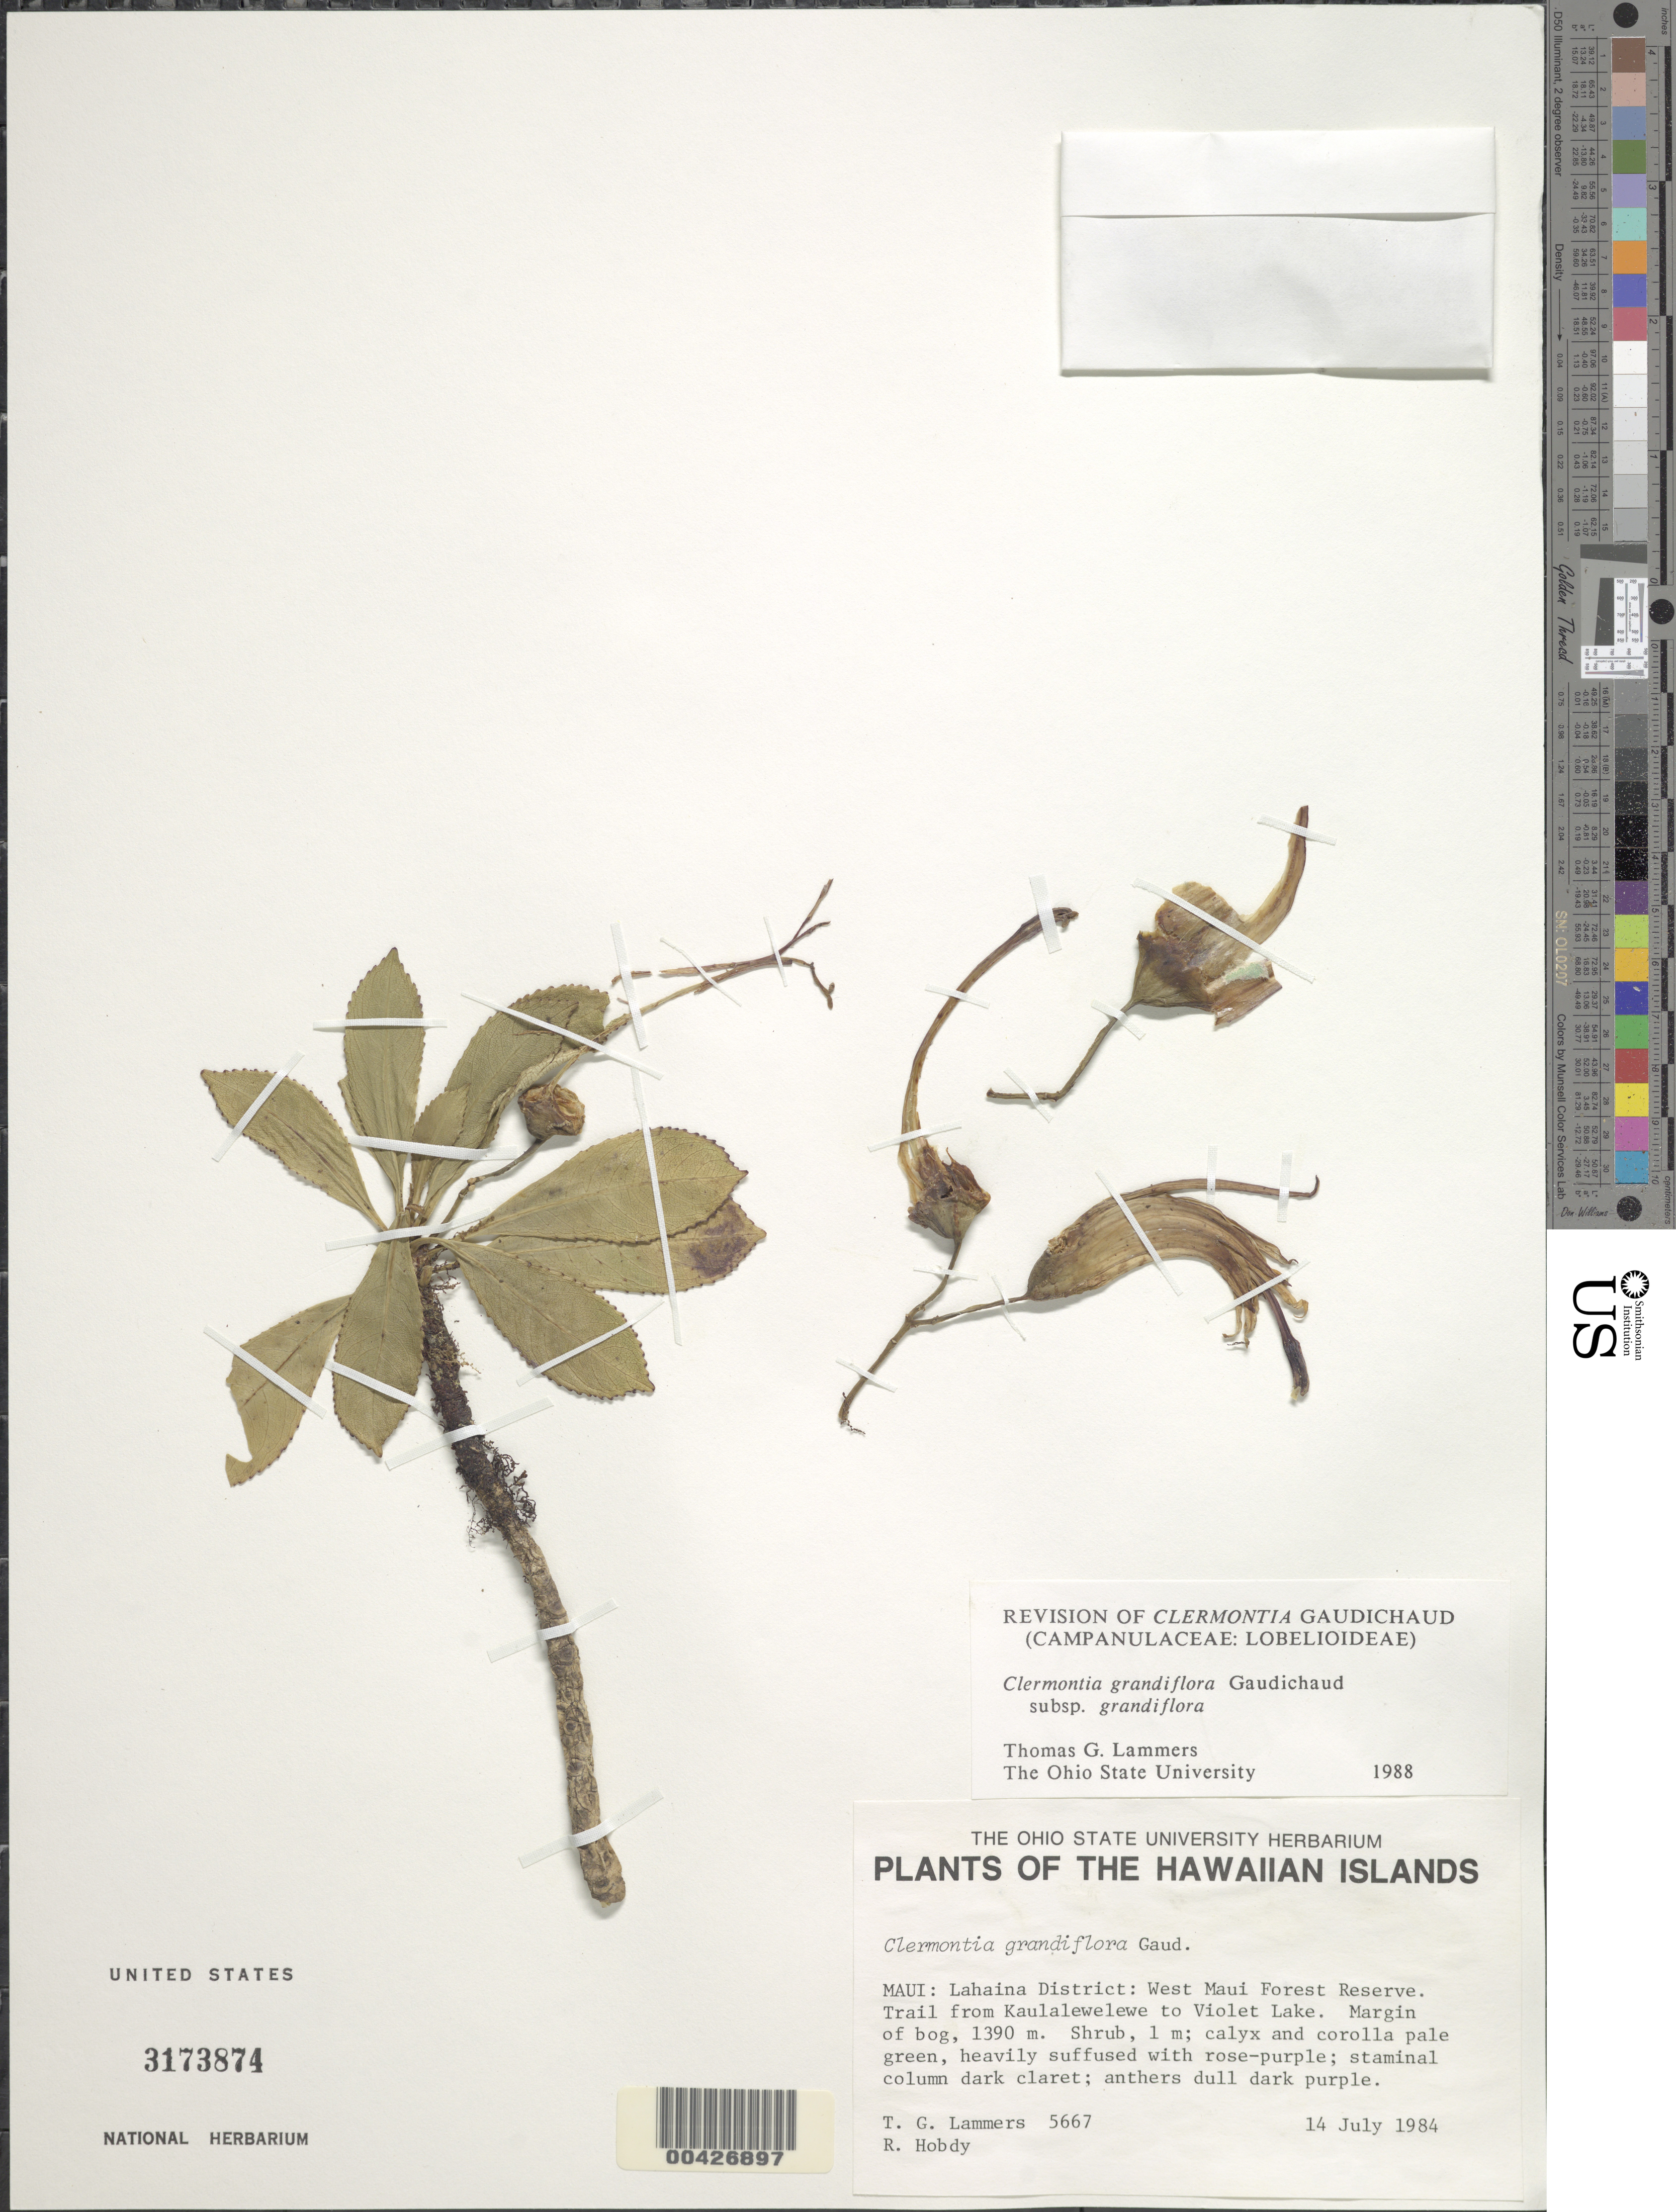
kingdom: Plantae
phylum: Tracheophyta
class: Magnoliopsida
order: Asterales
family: Campanulaceae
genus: Clermontia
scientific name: Clermontia grandiflora subsp. grandiflora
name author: Gaudich.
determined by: Lammers, T. G.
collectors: T. G. Lammers & R. Hobdy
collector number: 5667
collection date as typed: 14 Jul 1984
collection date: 1984-07-14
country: United States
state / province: Hawaii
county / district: Maui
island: Maui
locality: Lahaina District: West Maui Forest Reserve. Trail from Kaulalewelewe to Violet Lake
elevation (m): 1390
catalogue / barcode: US 3173874